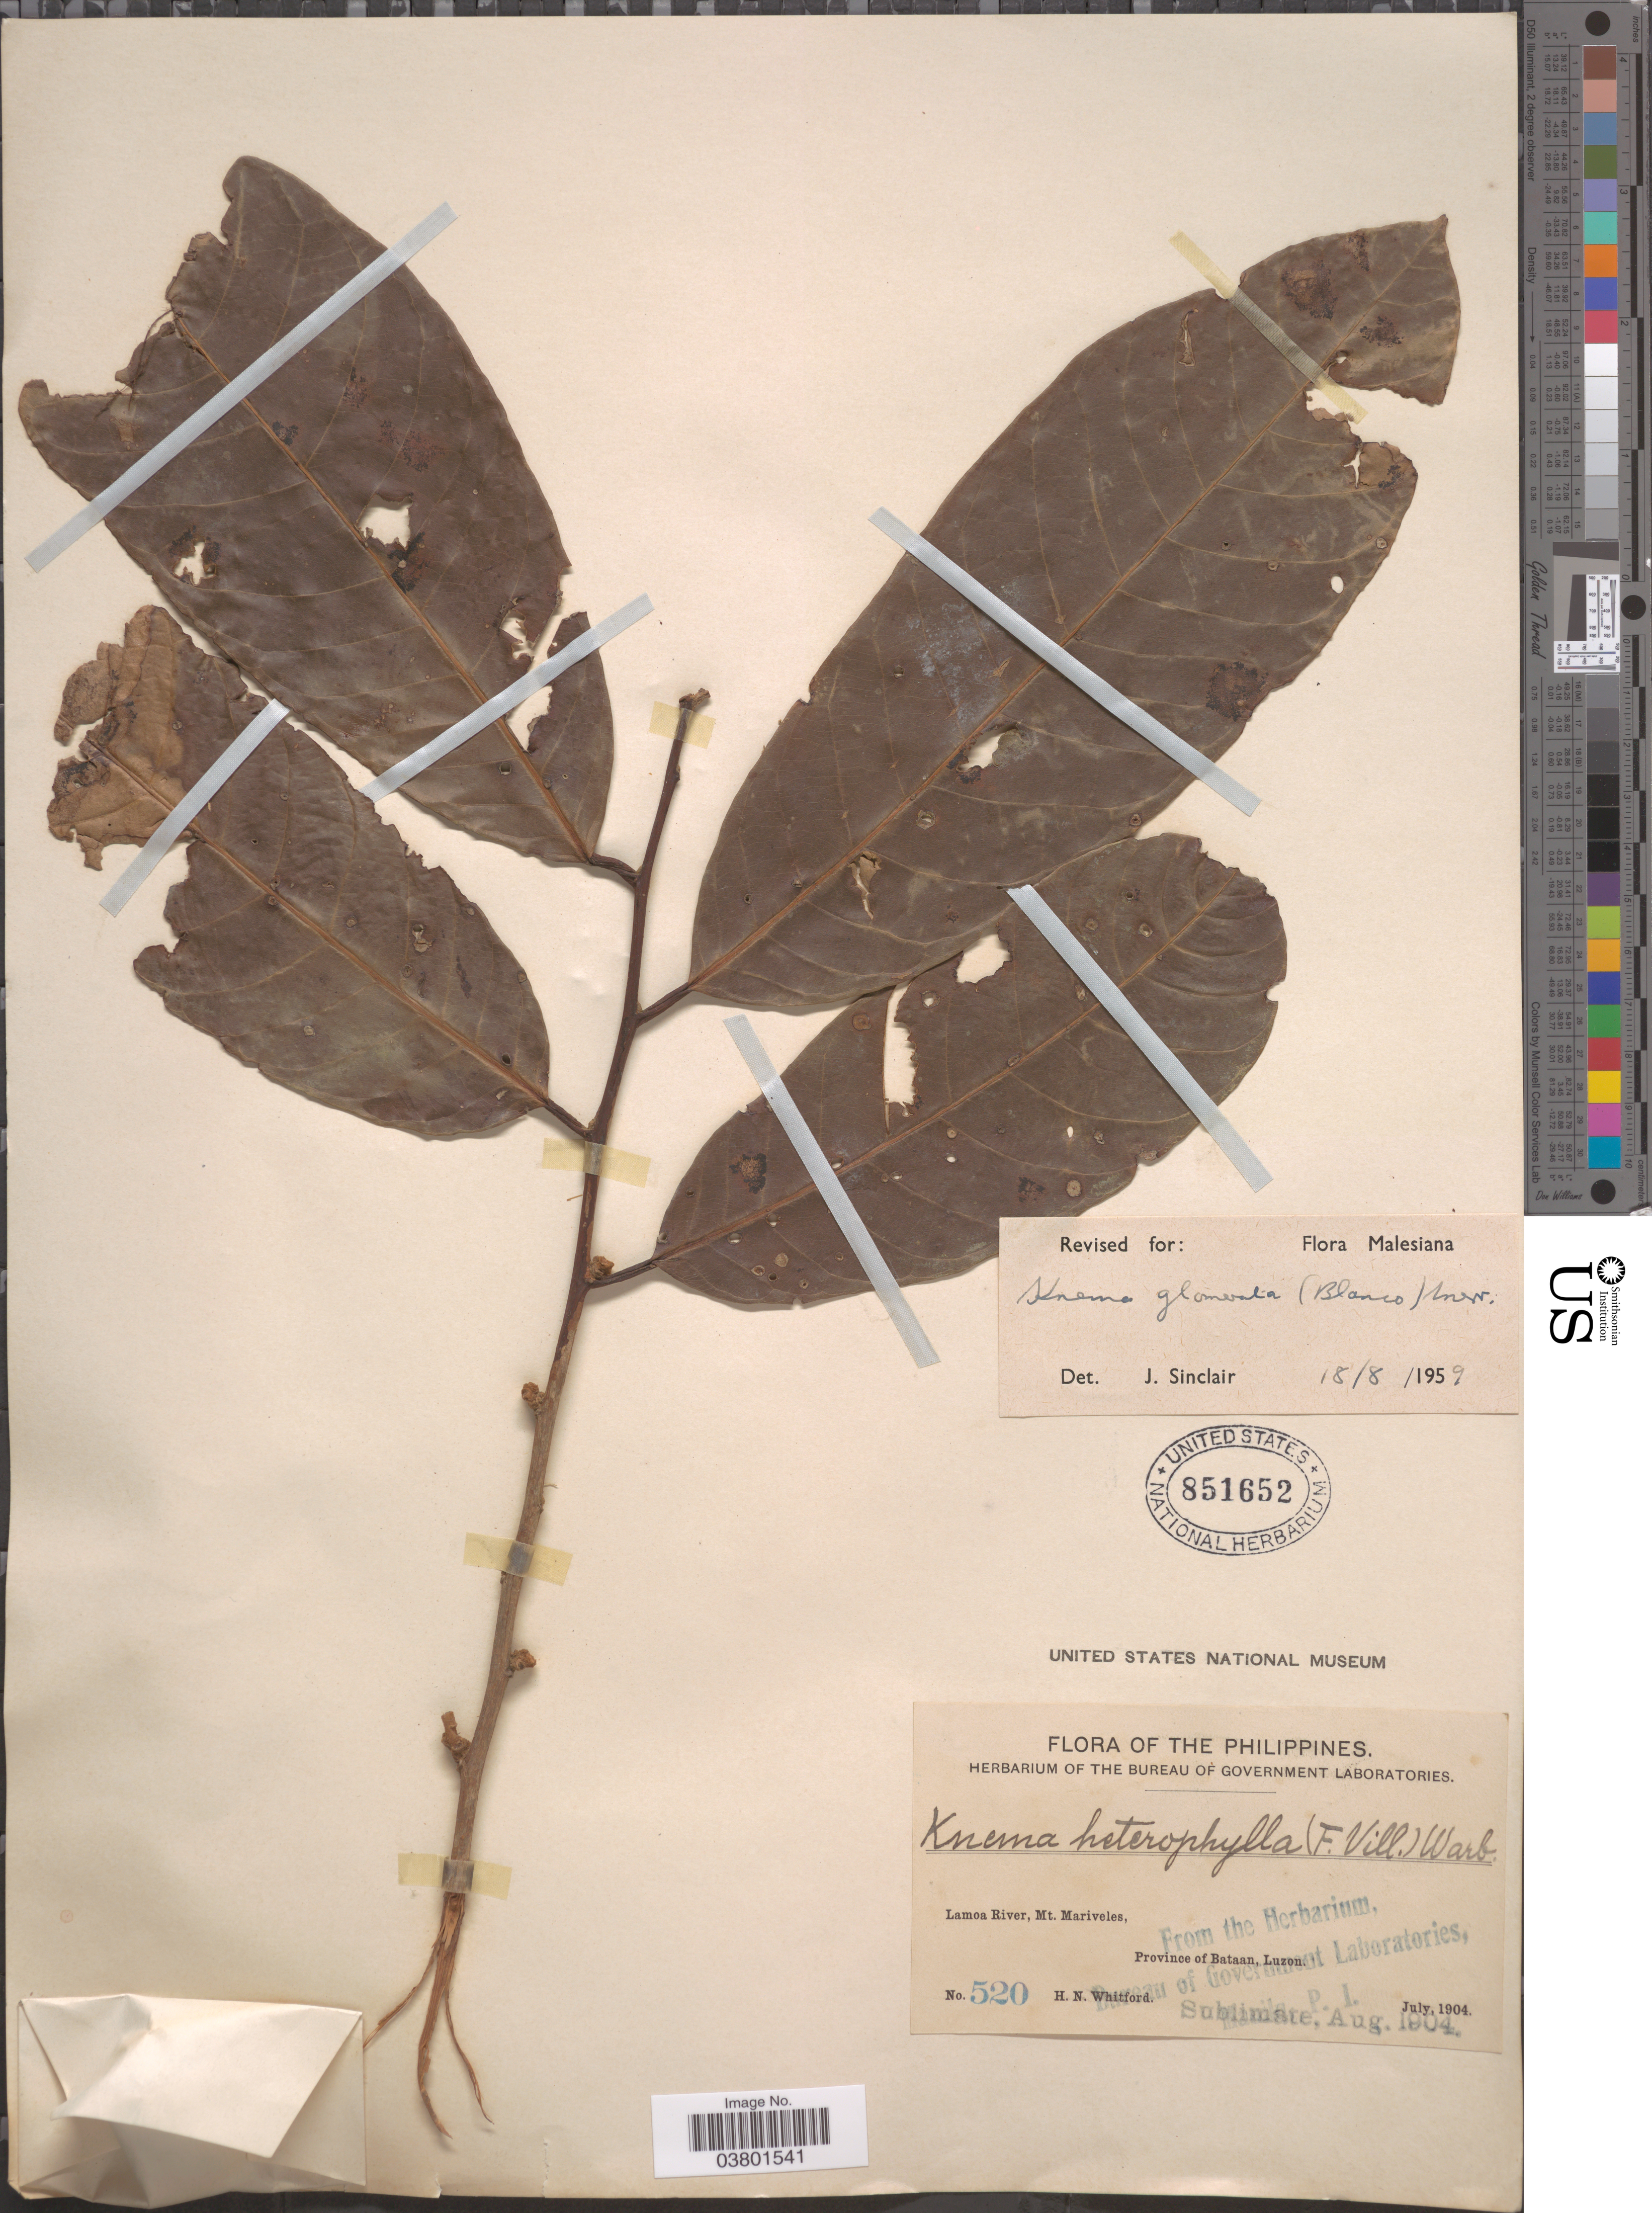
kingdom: Plantae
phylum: Tracheophyta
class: Magnoliopsida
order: Magnoliales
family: Myristicaceae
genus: Knema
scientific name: Knema glomerata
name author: (Blanco) Merr.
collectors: H. N. Whitford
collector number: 520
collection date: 1904-07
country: Philippines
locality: Lamao River, Mt. Mariveles, Province of Bataan, Luzon.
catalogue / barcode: US 851652